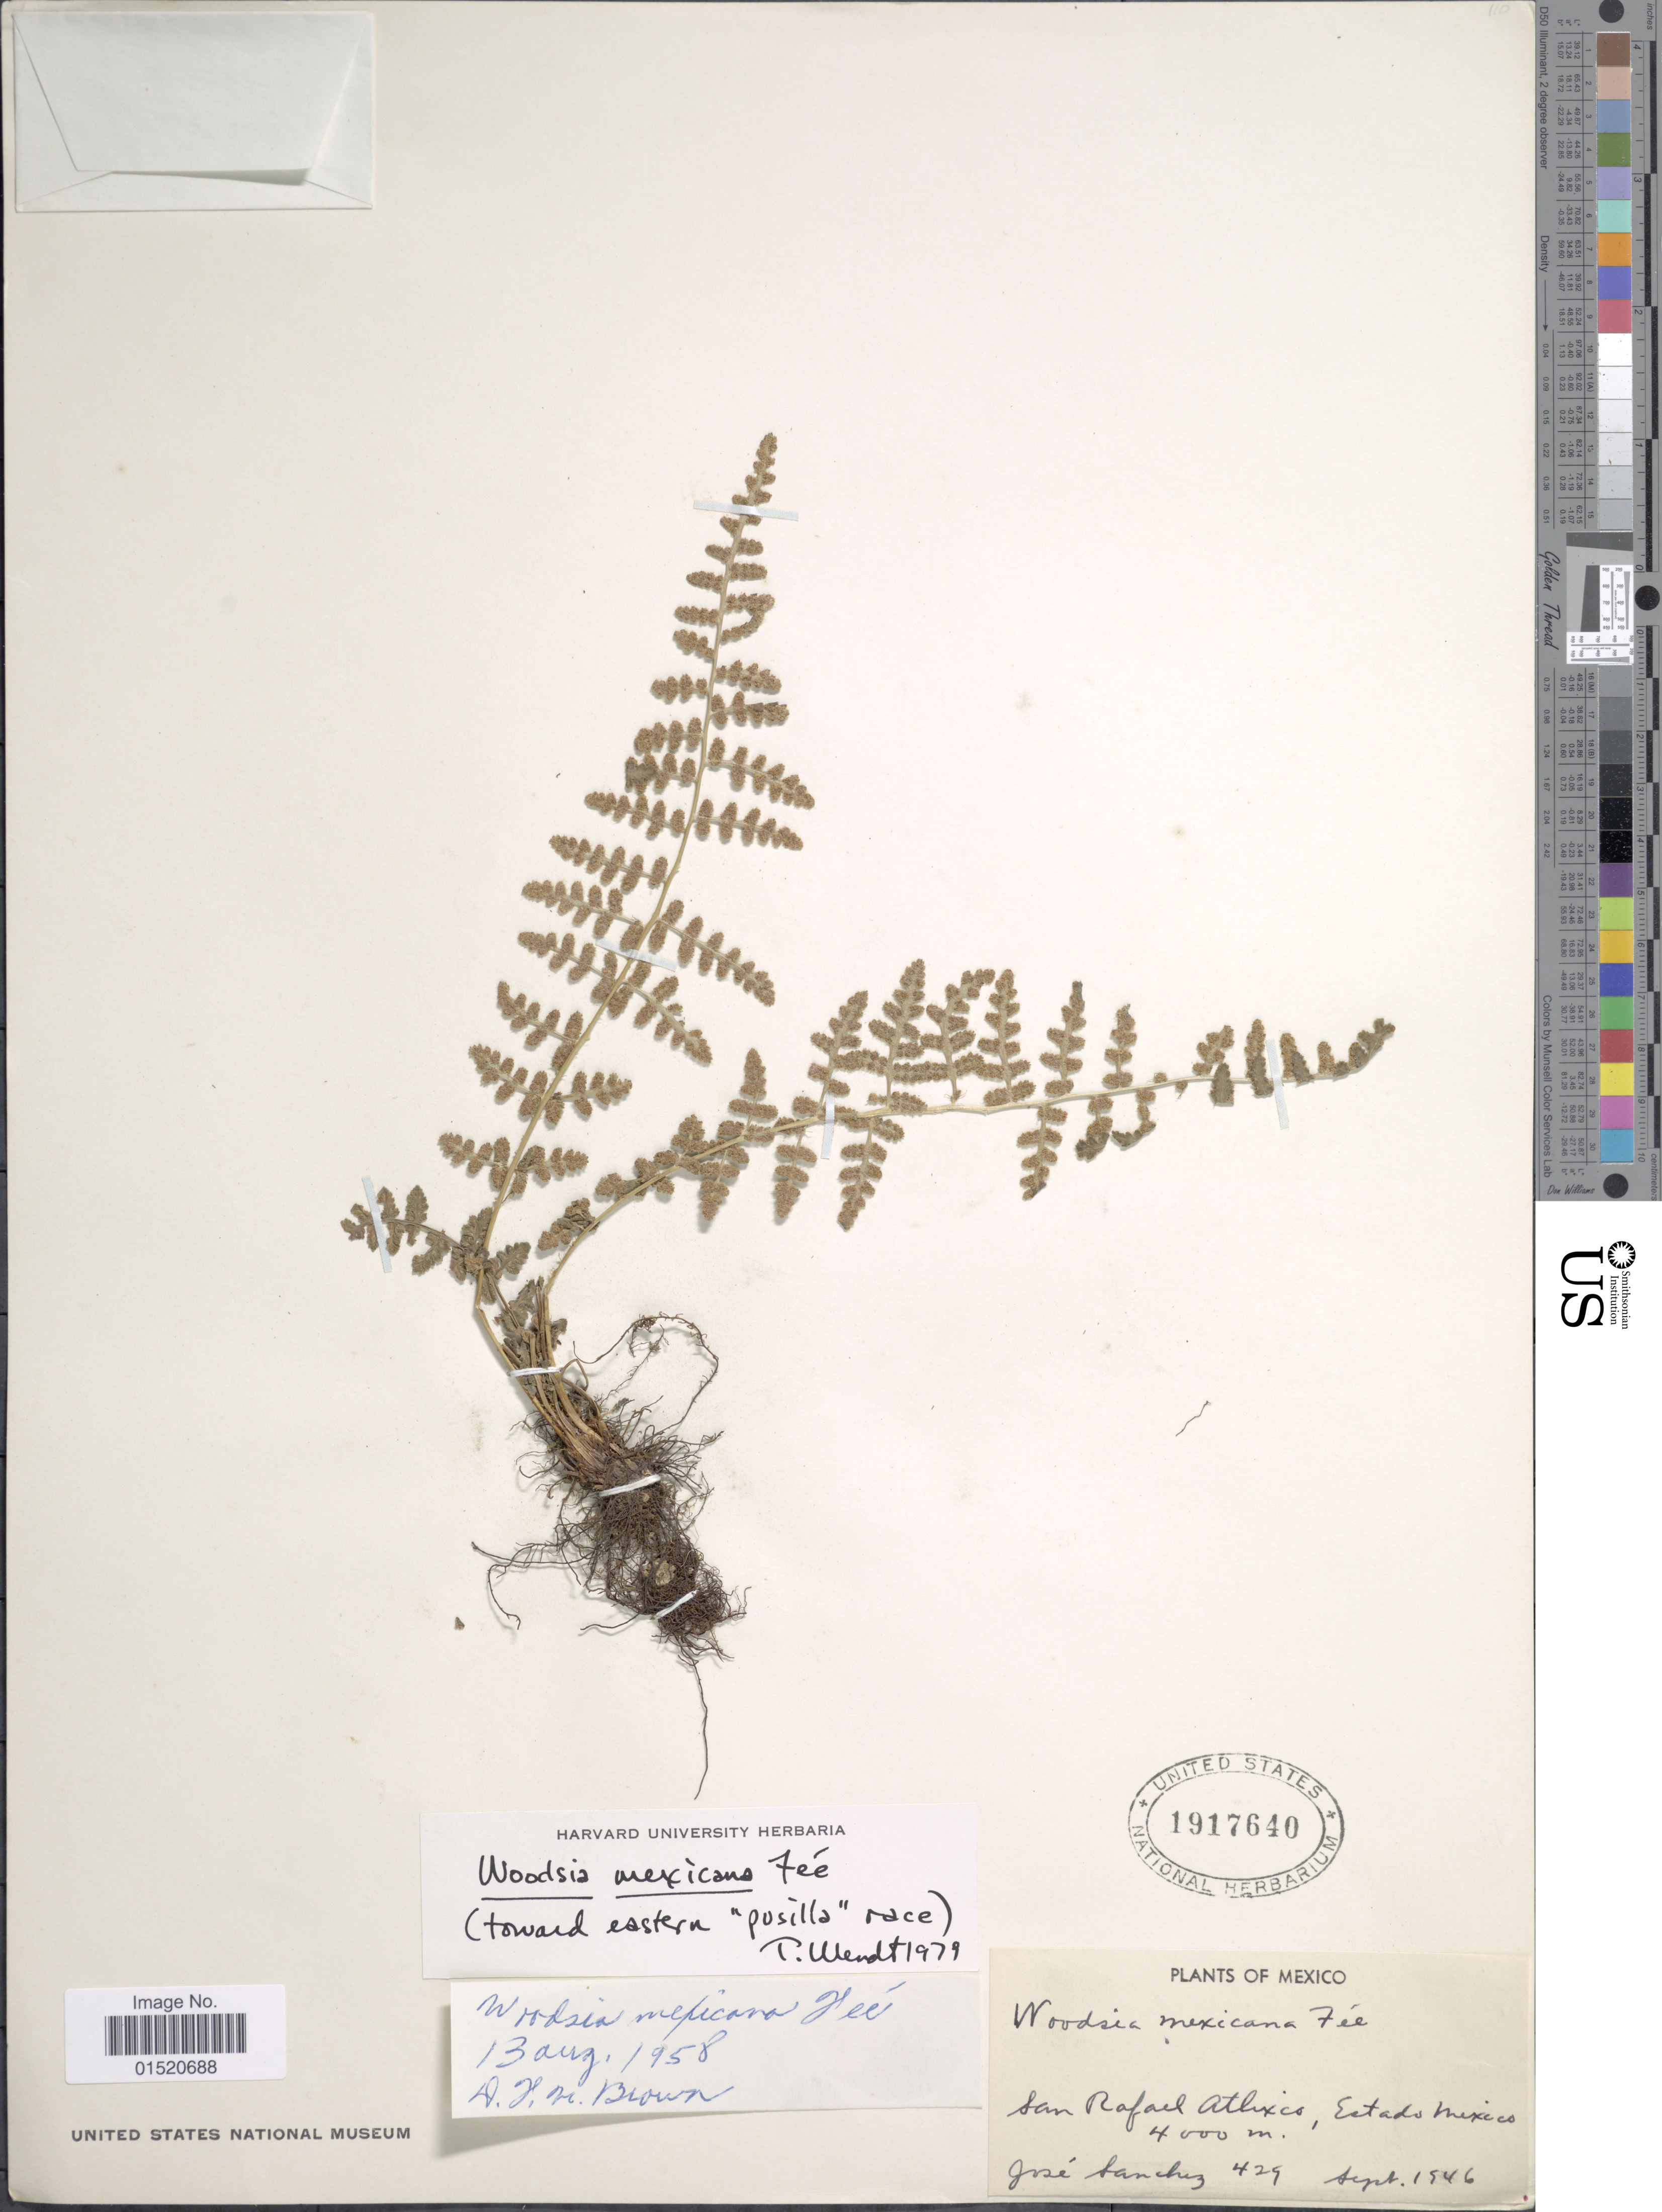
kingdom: Plantae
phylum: Tracheophyta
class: Polypodiopsida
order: Polypodiales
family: Woodsiaceae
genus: Woodsia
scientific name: Woodsia mexicana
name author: Fée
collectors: J. Sánchez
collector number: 429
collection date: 1946-09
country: Mexico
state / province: México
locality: San rafael Atlixco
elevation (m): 4000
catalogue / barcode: US 1917640